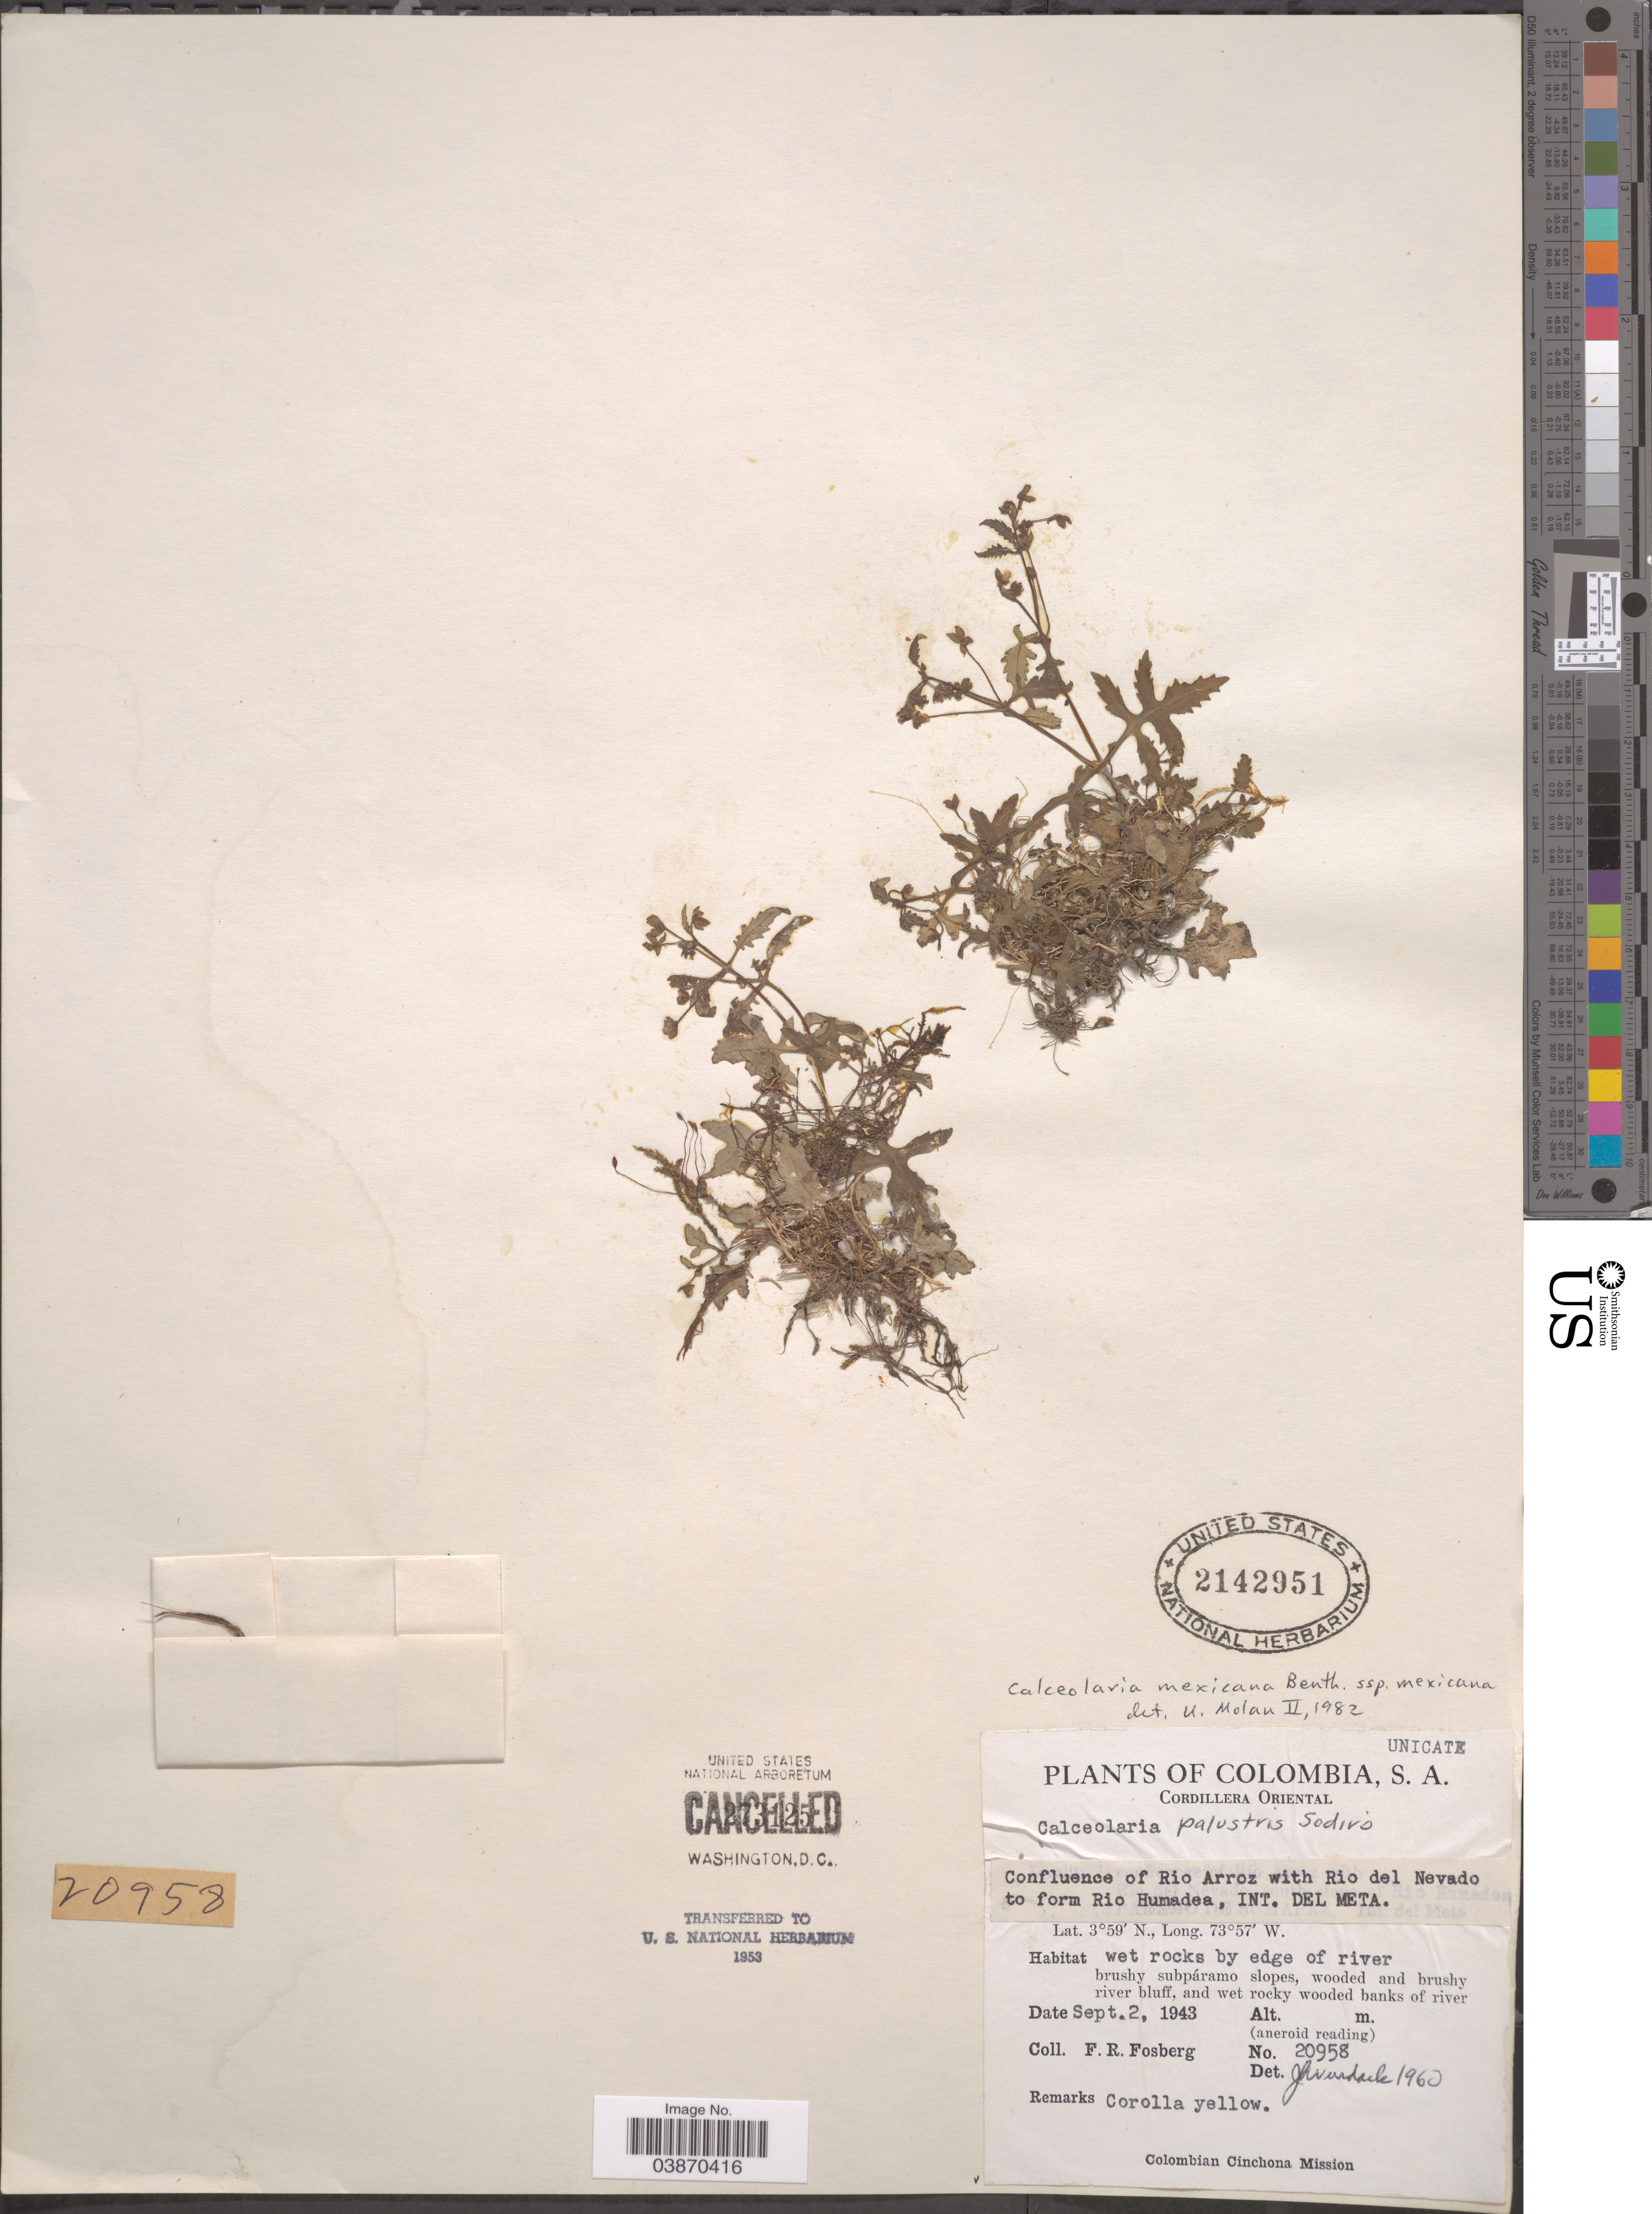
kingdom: Plantae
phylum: Tracheophyta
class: Magnoliopsida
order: Lamiales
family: Calceolariaceae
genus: Calceolaria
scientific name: Calceolaria mexicana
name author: Benth.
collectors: F. R. Fosberg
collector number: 20958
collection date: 1943-09-02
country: Colombia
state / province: Meta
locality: Cordillera Oriental. Confluence of Rio Arroz with Rio del Nevado to form Rio Humadea, Int. del Meta.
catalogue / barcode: US 2142951